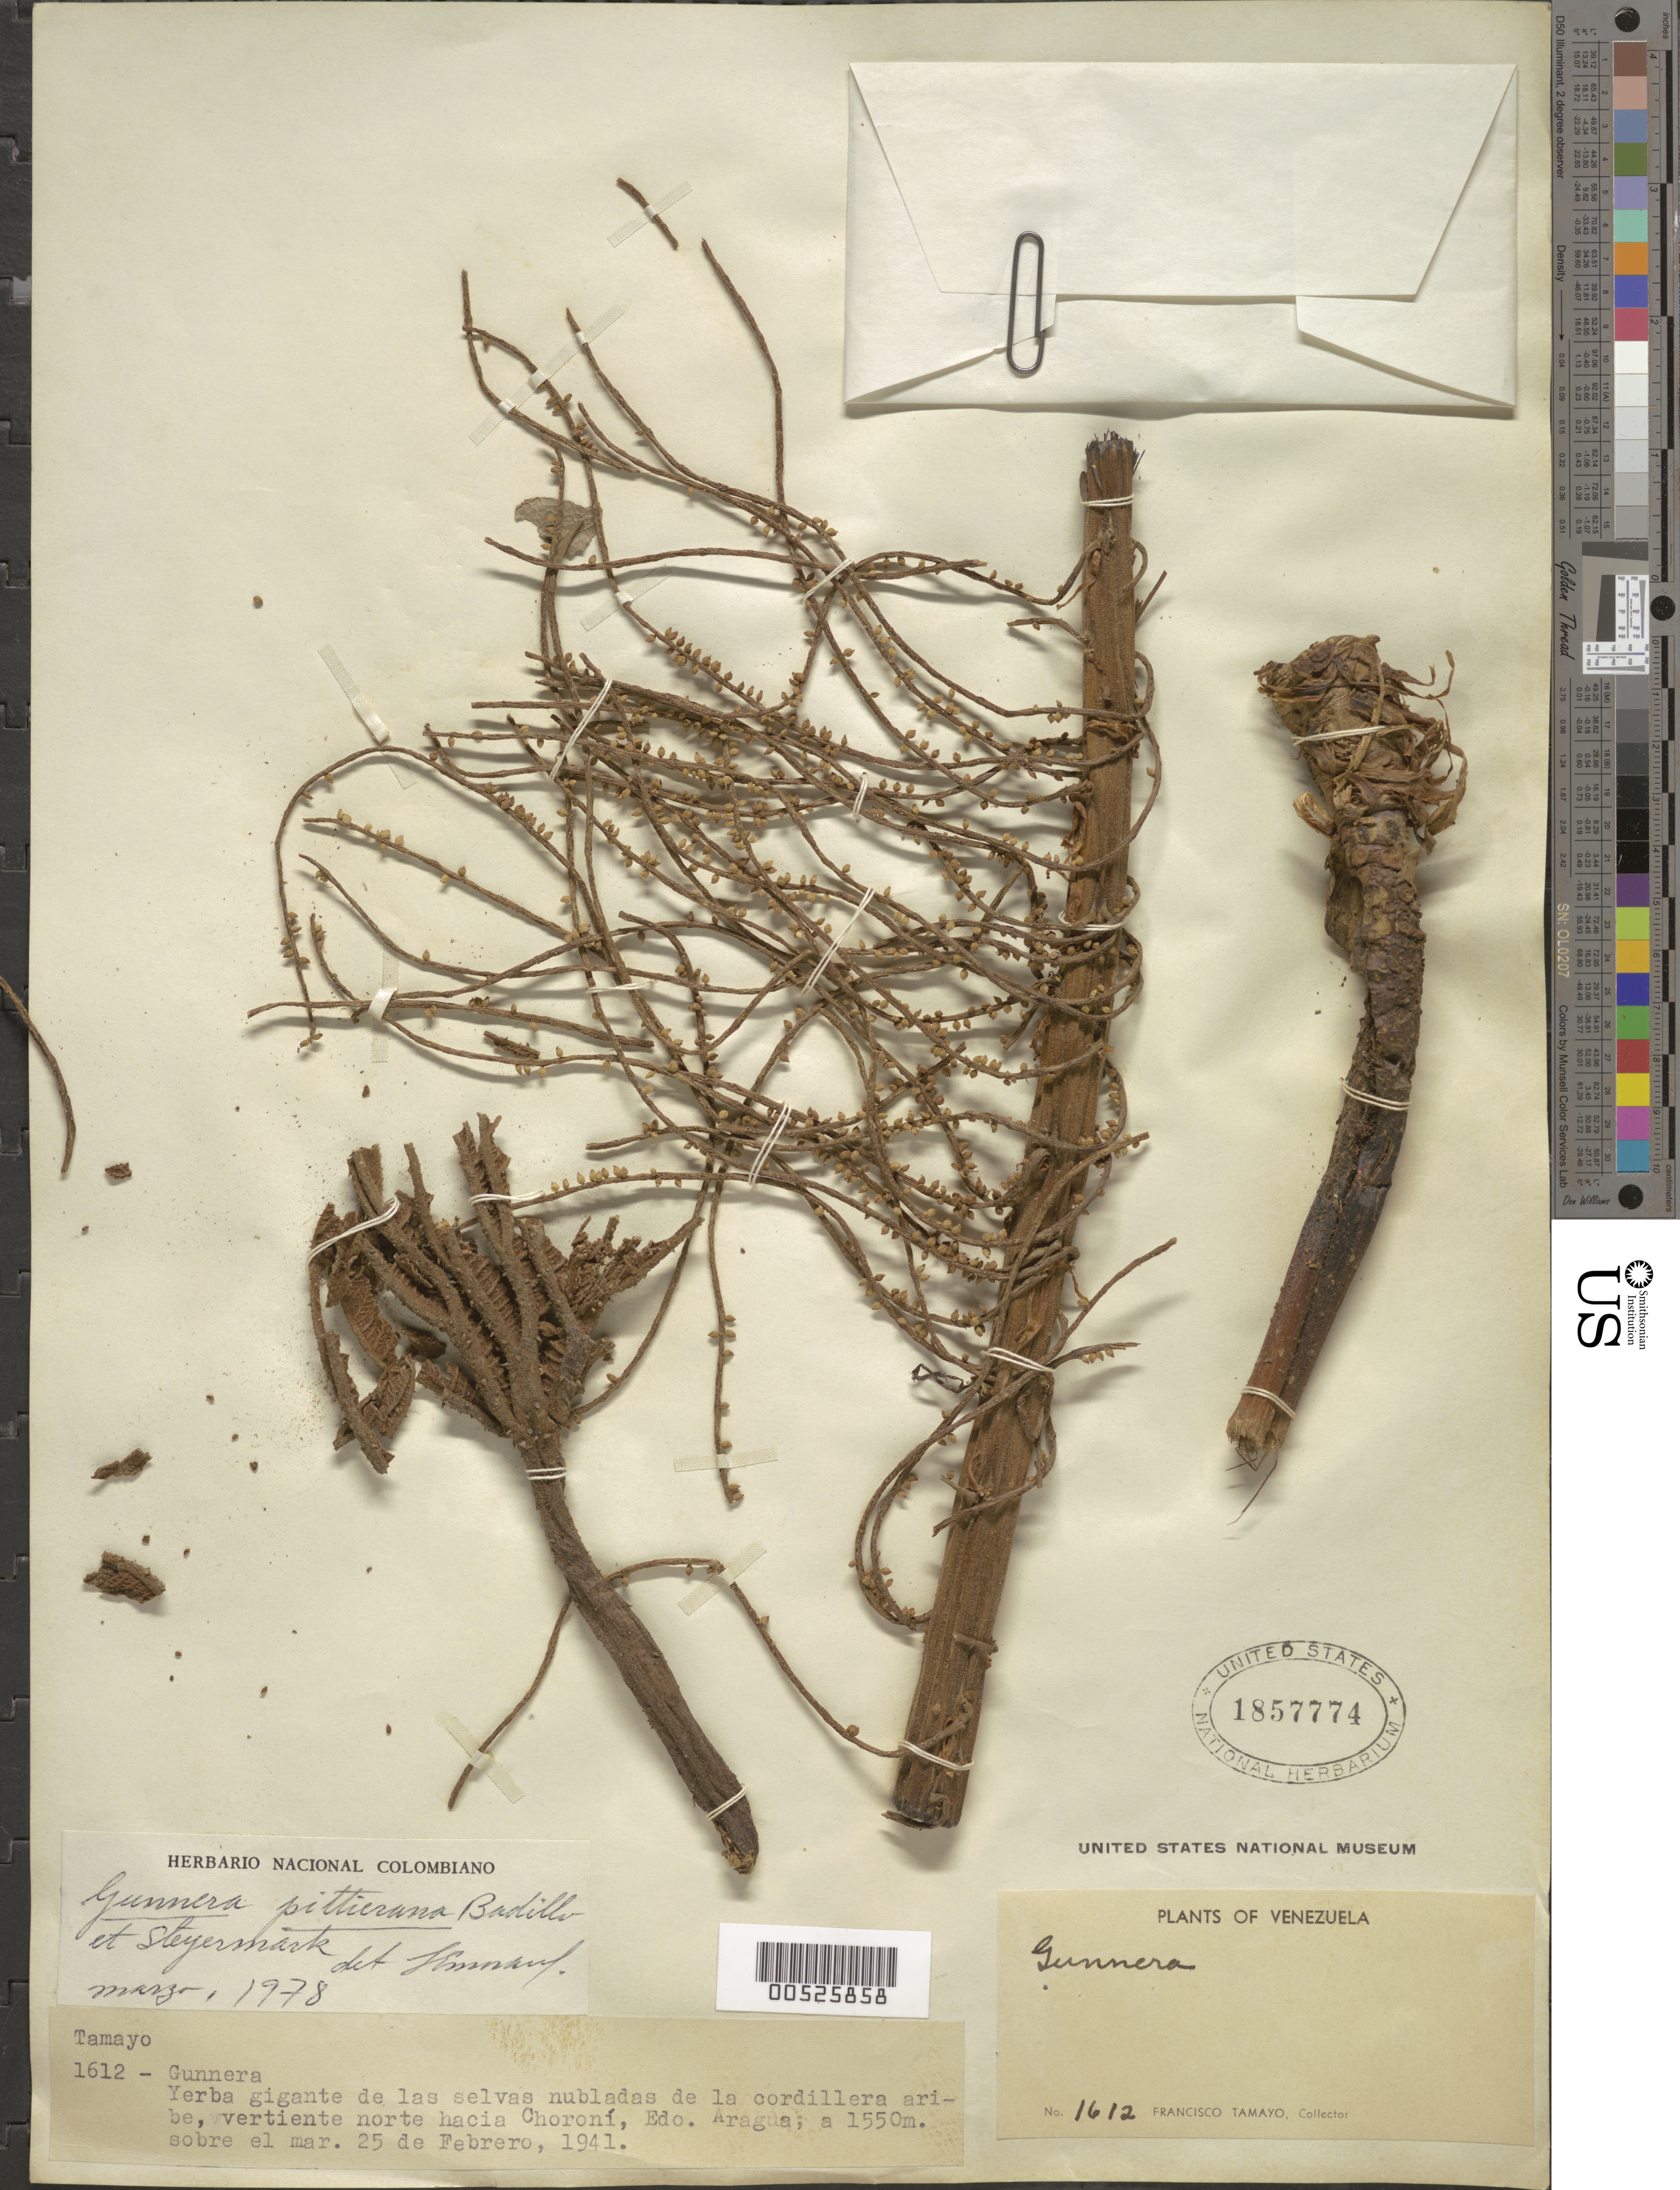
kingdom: Plantae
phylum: Tracheophyta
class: Magnoliopsida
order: Gunnerales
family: Gunneraceae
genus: Gunnera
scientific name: Gunnera pittierana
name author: V.M. Badillo & Steyerm.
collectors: F. Tamayo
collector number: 1612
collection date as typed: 25 Feb 1941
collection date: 1941-02-25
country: Venezuela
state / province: Aragua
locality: vertiente norte hacia Choroní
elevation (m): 1550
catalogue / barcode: US 1857774